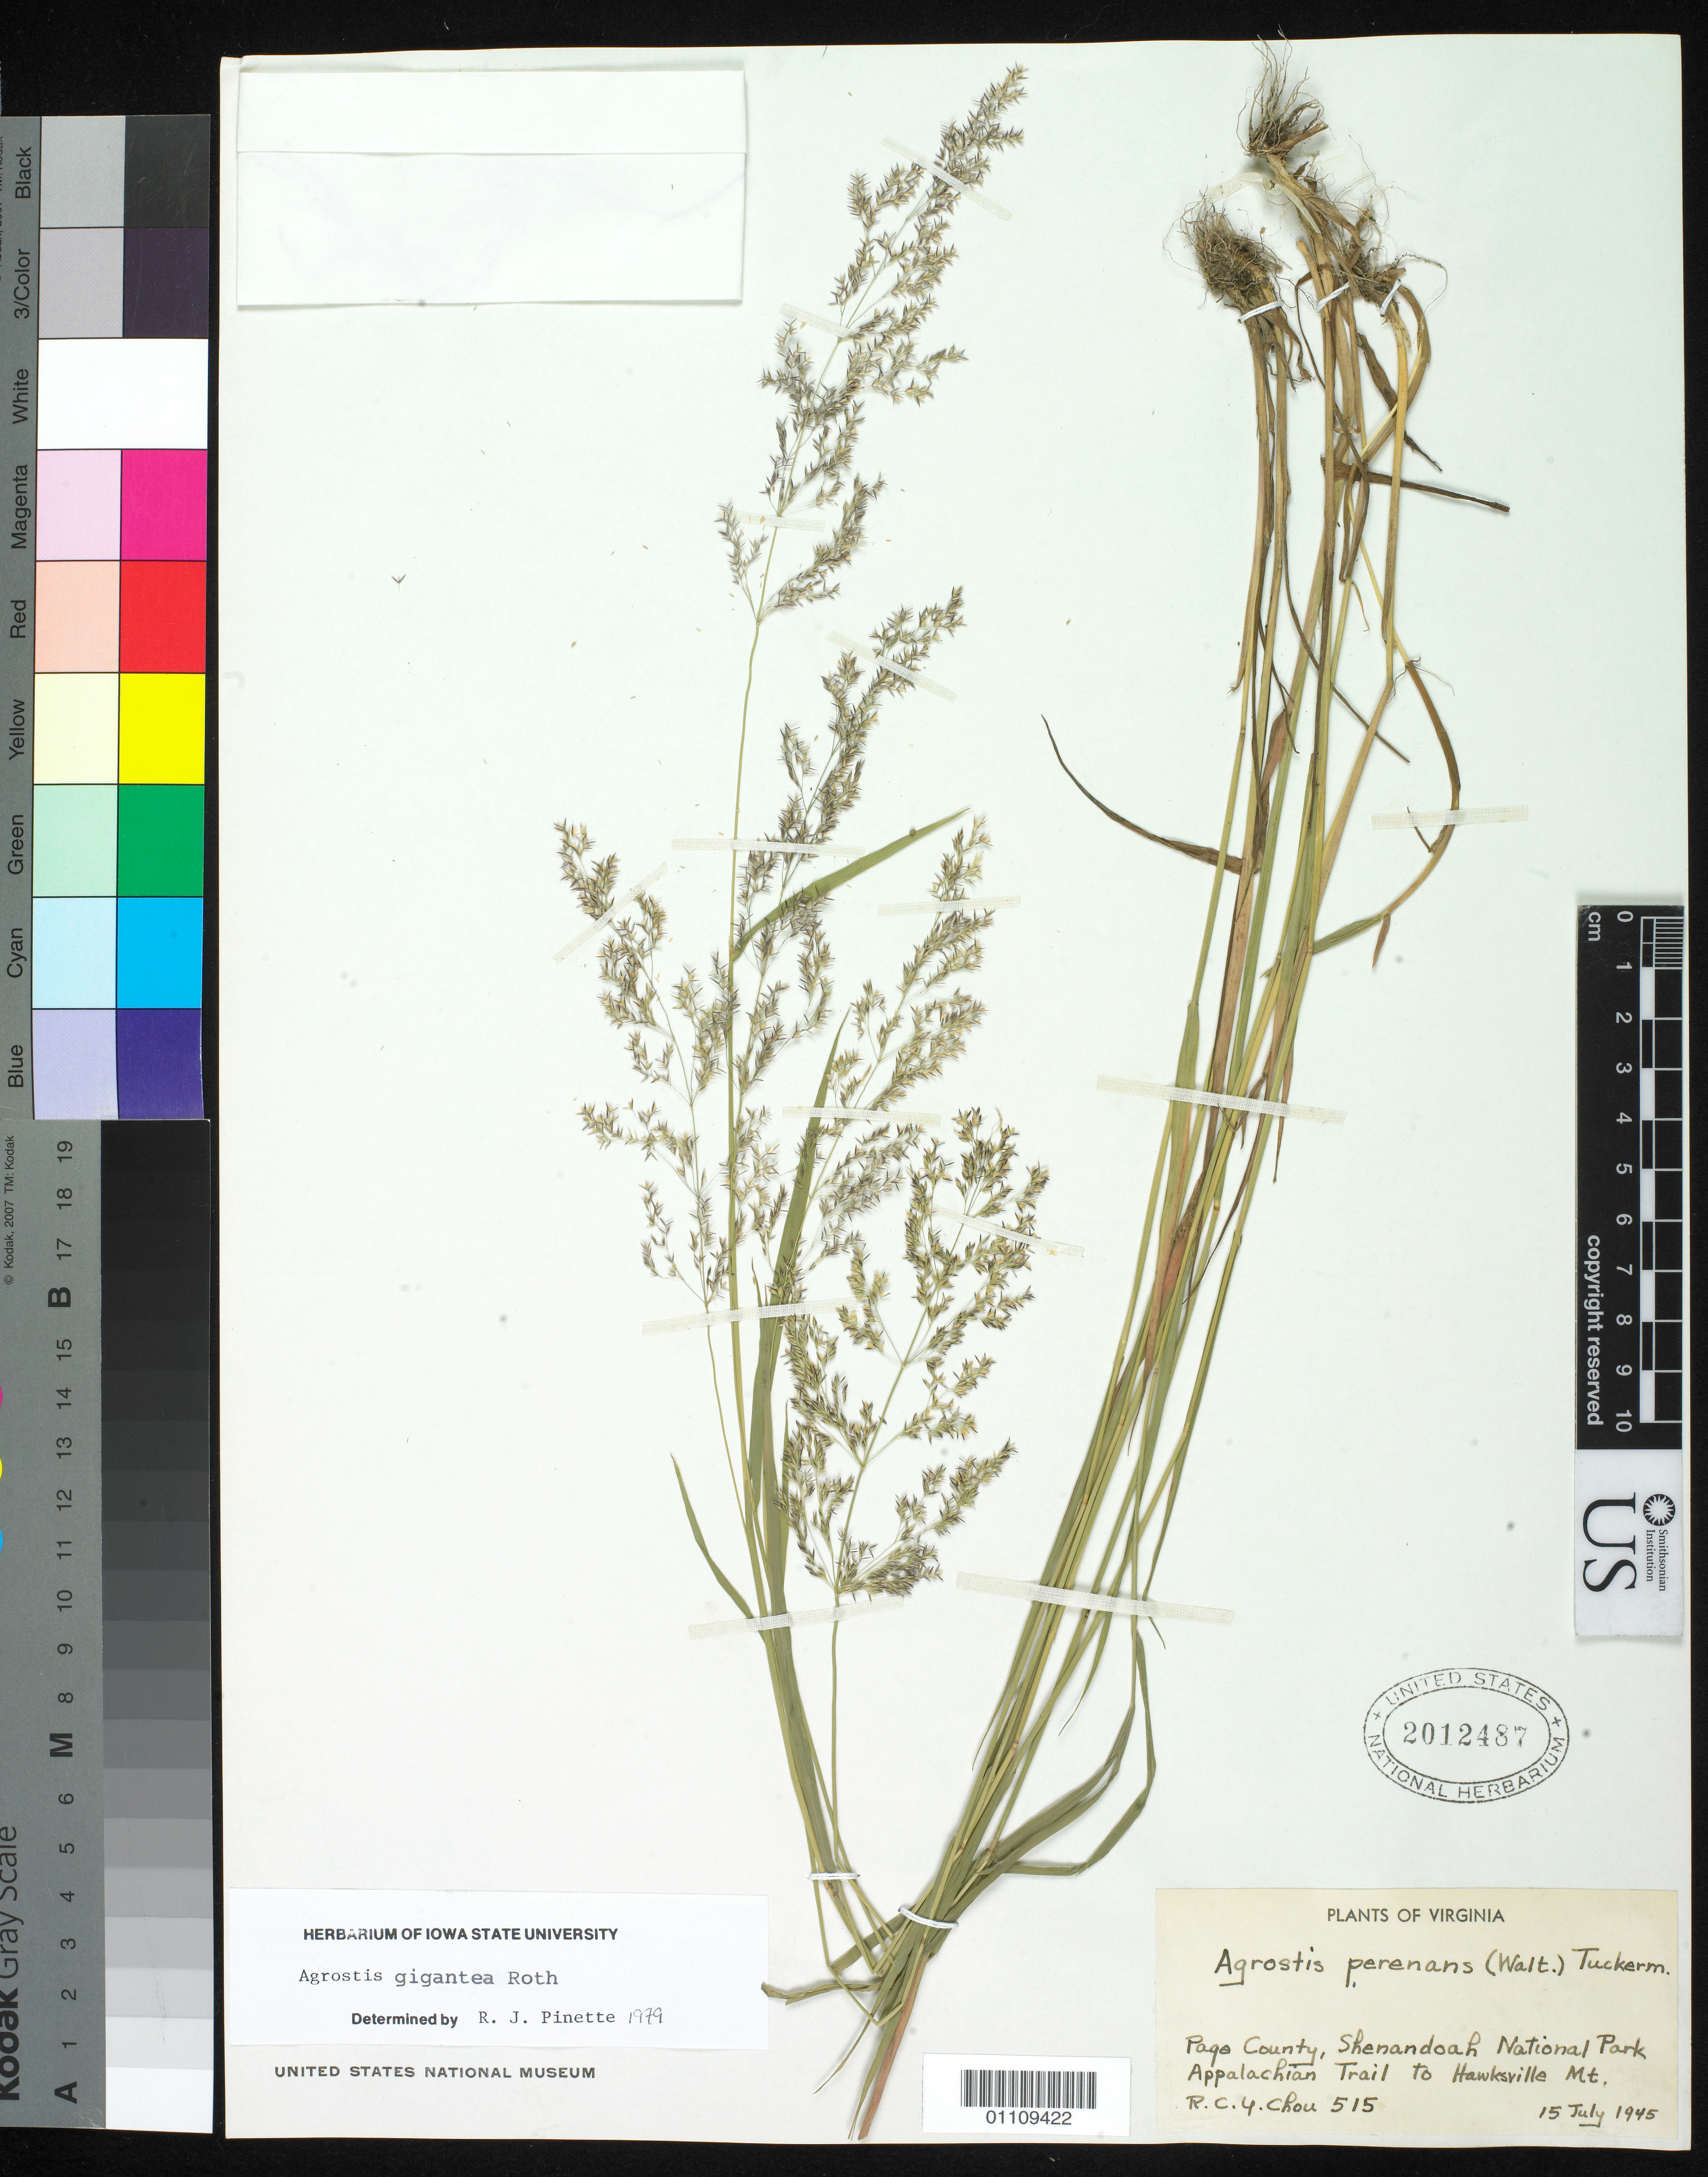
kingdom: Plantae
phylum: Tracheophyta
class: Liliopsida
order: Poales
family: Poaceae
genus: Agrostis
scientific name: Agrostis gigantea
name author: Roth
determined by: Soreng, Robert J., Research Associate (BOT), Smithsonian Institution - National Museum of Natural History (UNITED STATES)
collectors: R. C. Chou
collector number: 515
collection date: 1945-07-15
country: United States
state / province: Virginia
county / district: Page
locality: Shenandoah National Park, Appalachian Trail to Hawksville Mt.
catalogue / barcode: US 2012487